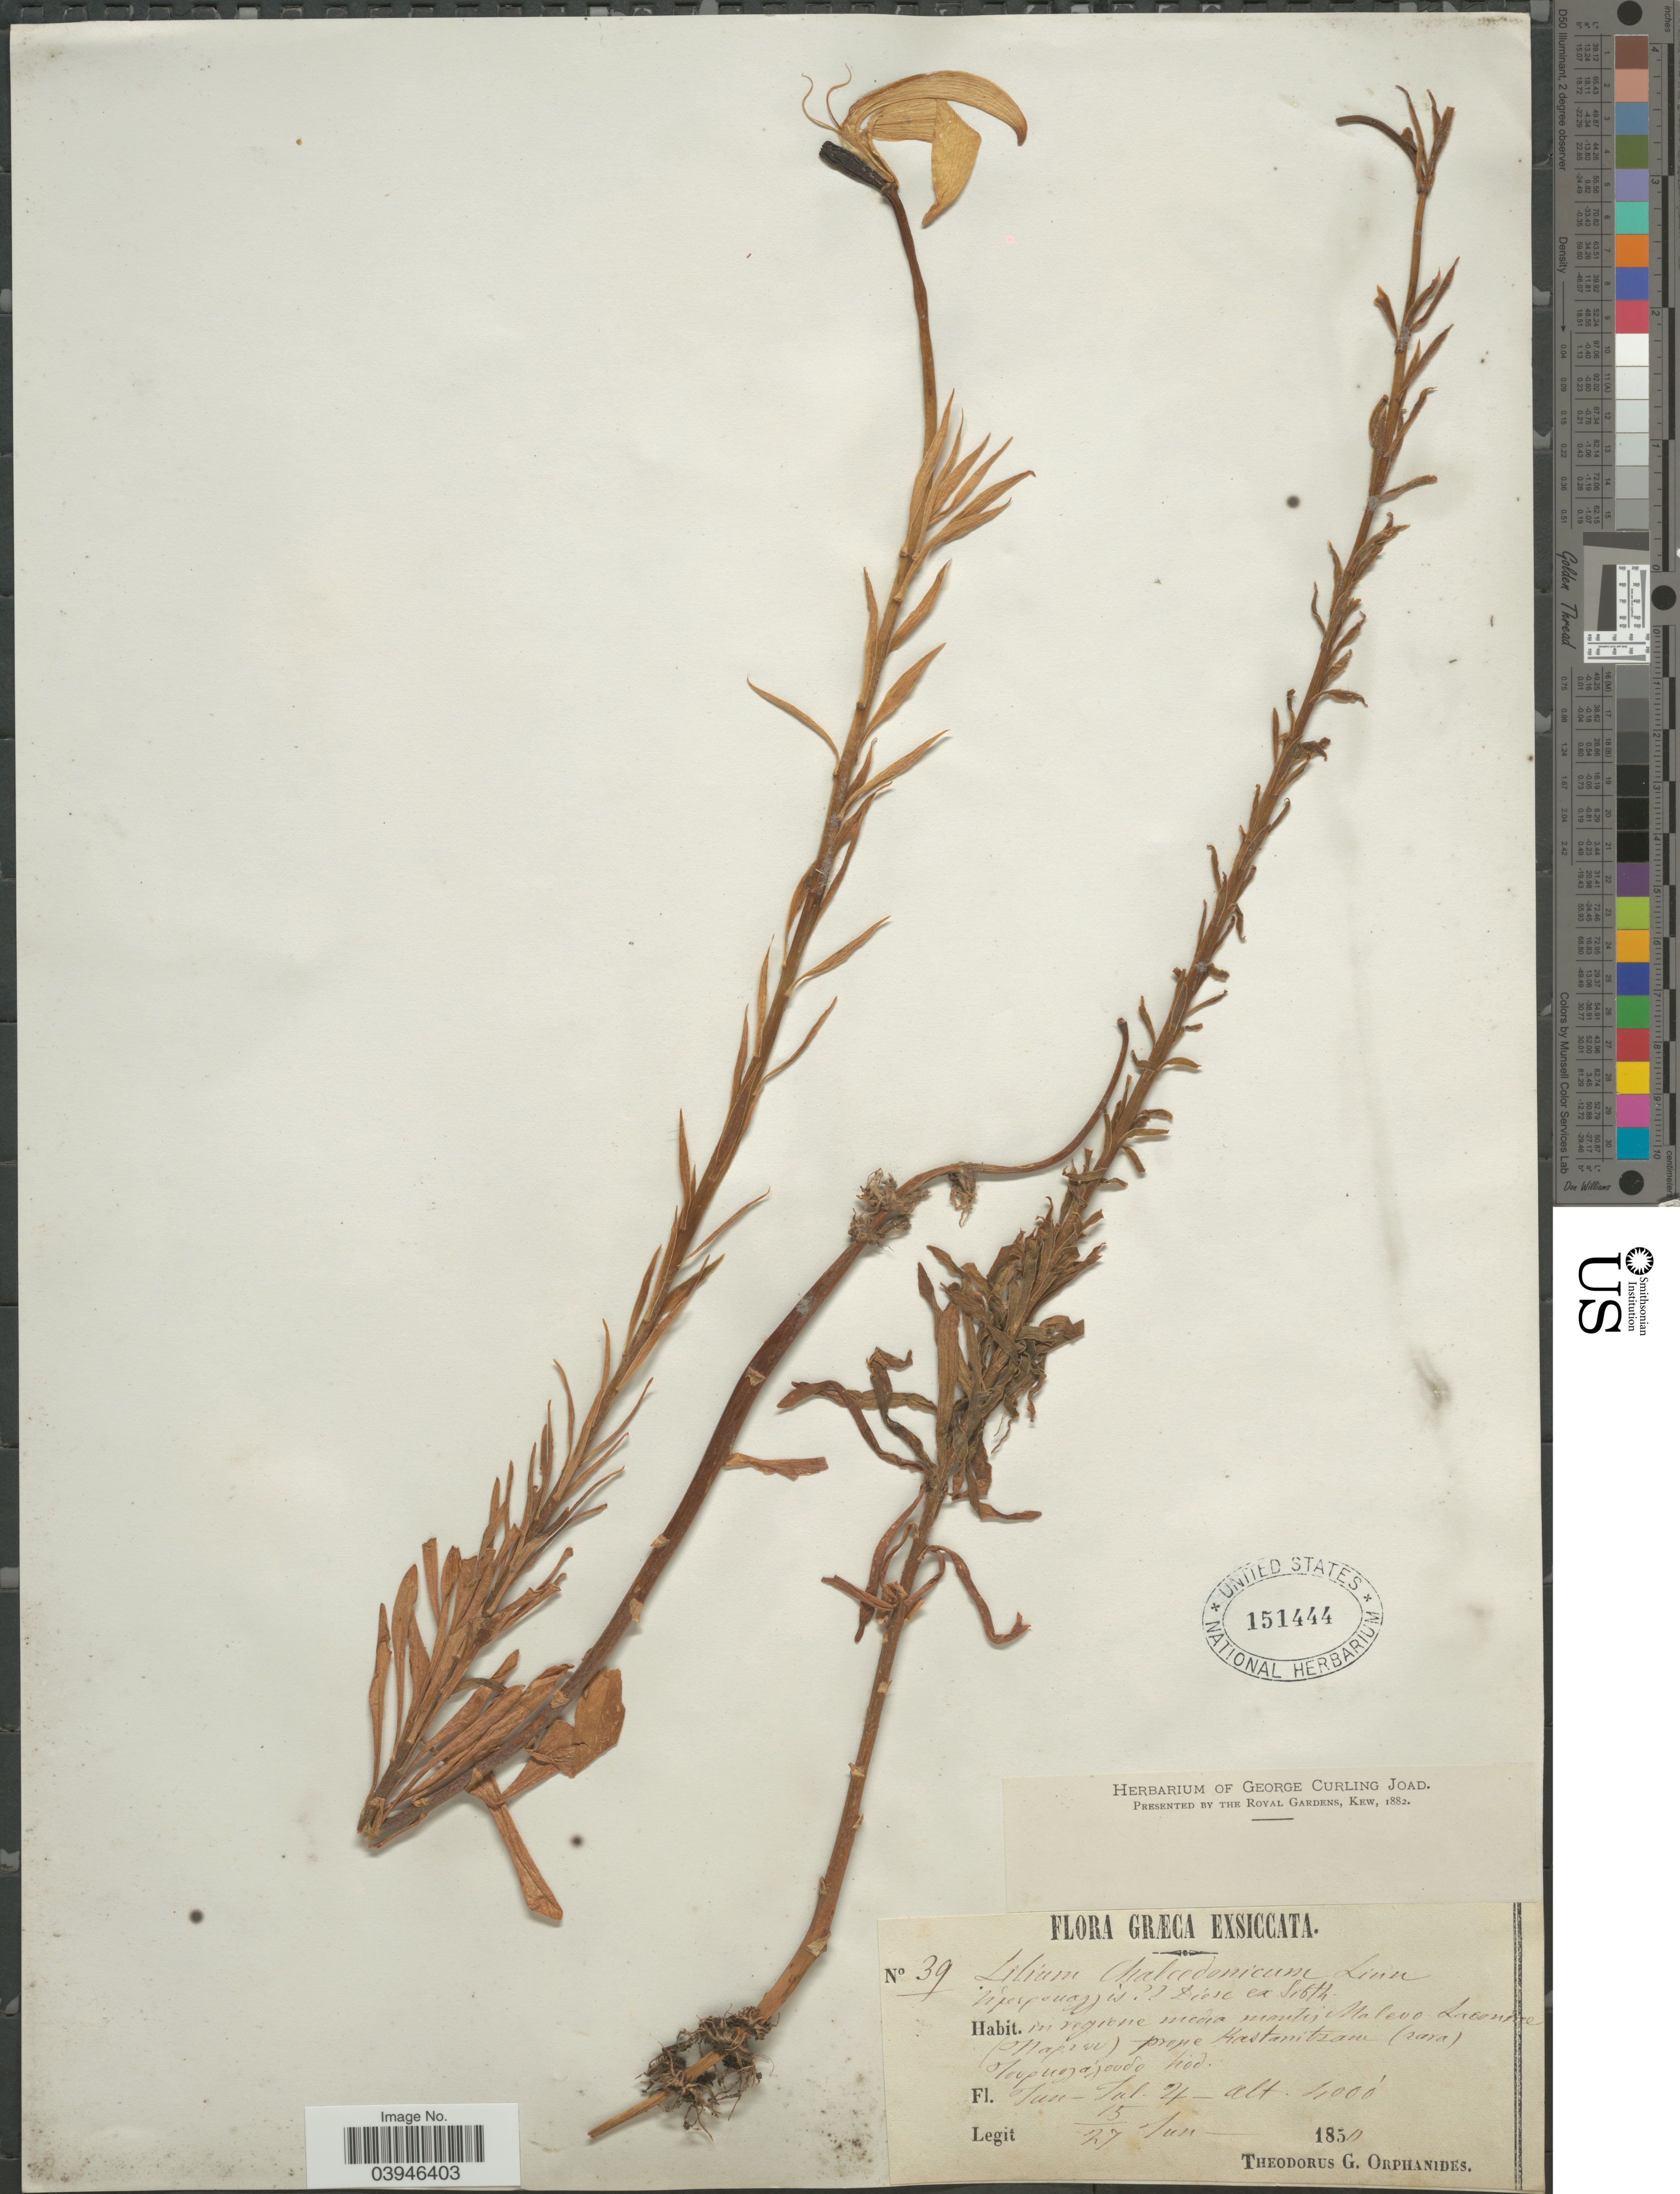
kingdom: Plantae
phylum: Tracheophyta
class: Liliopsida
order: Liliales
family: Liliaceae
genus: Lilium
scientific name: Lilium chalcedonicum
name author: L.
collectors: T. G. Orphanides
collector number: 39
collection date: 1850-06-15/1850-06-27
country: Greece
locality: Graeca. In regione medio montis Malevo Laconiae (Napier) prope Kastanitzam (rara) Joupuojajoudo.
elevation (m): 1219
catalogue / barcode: US 151444